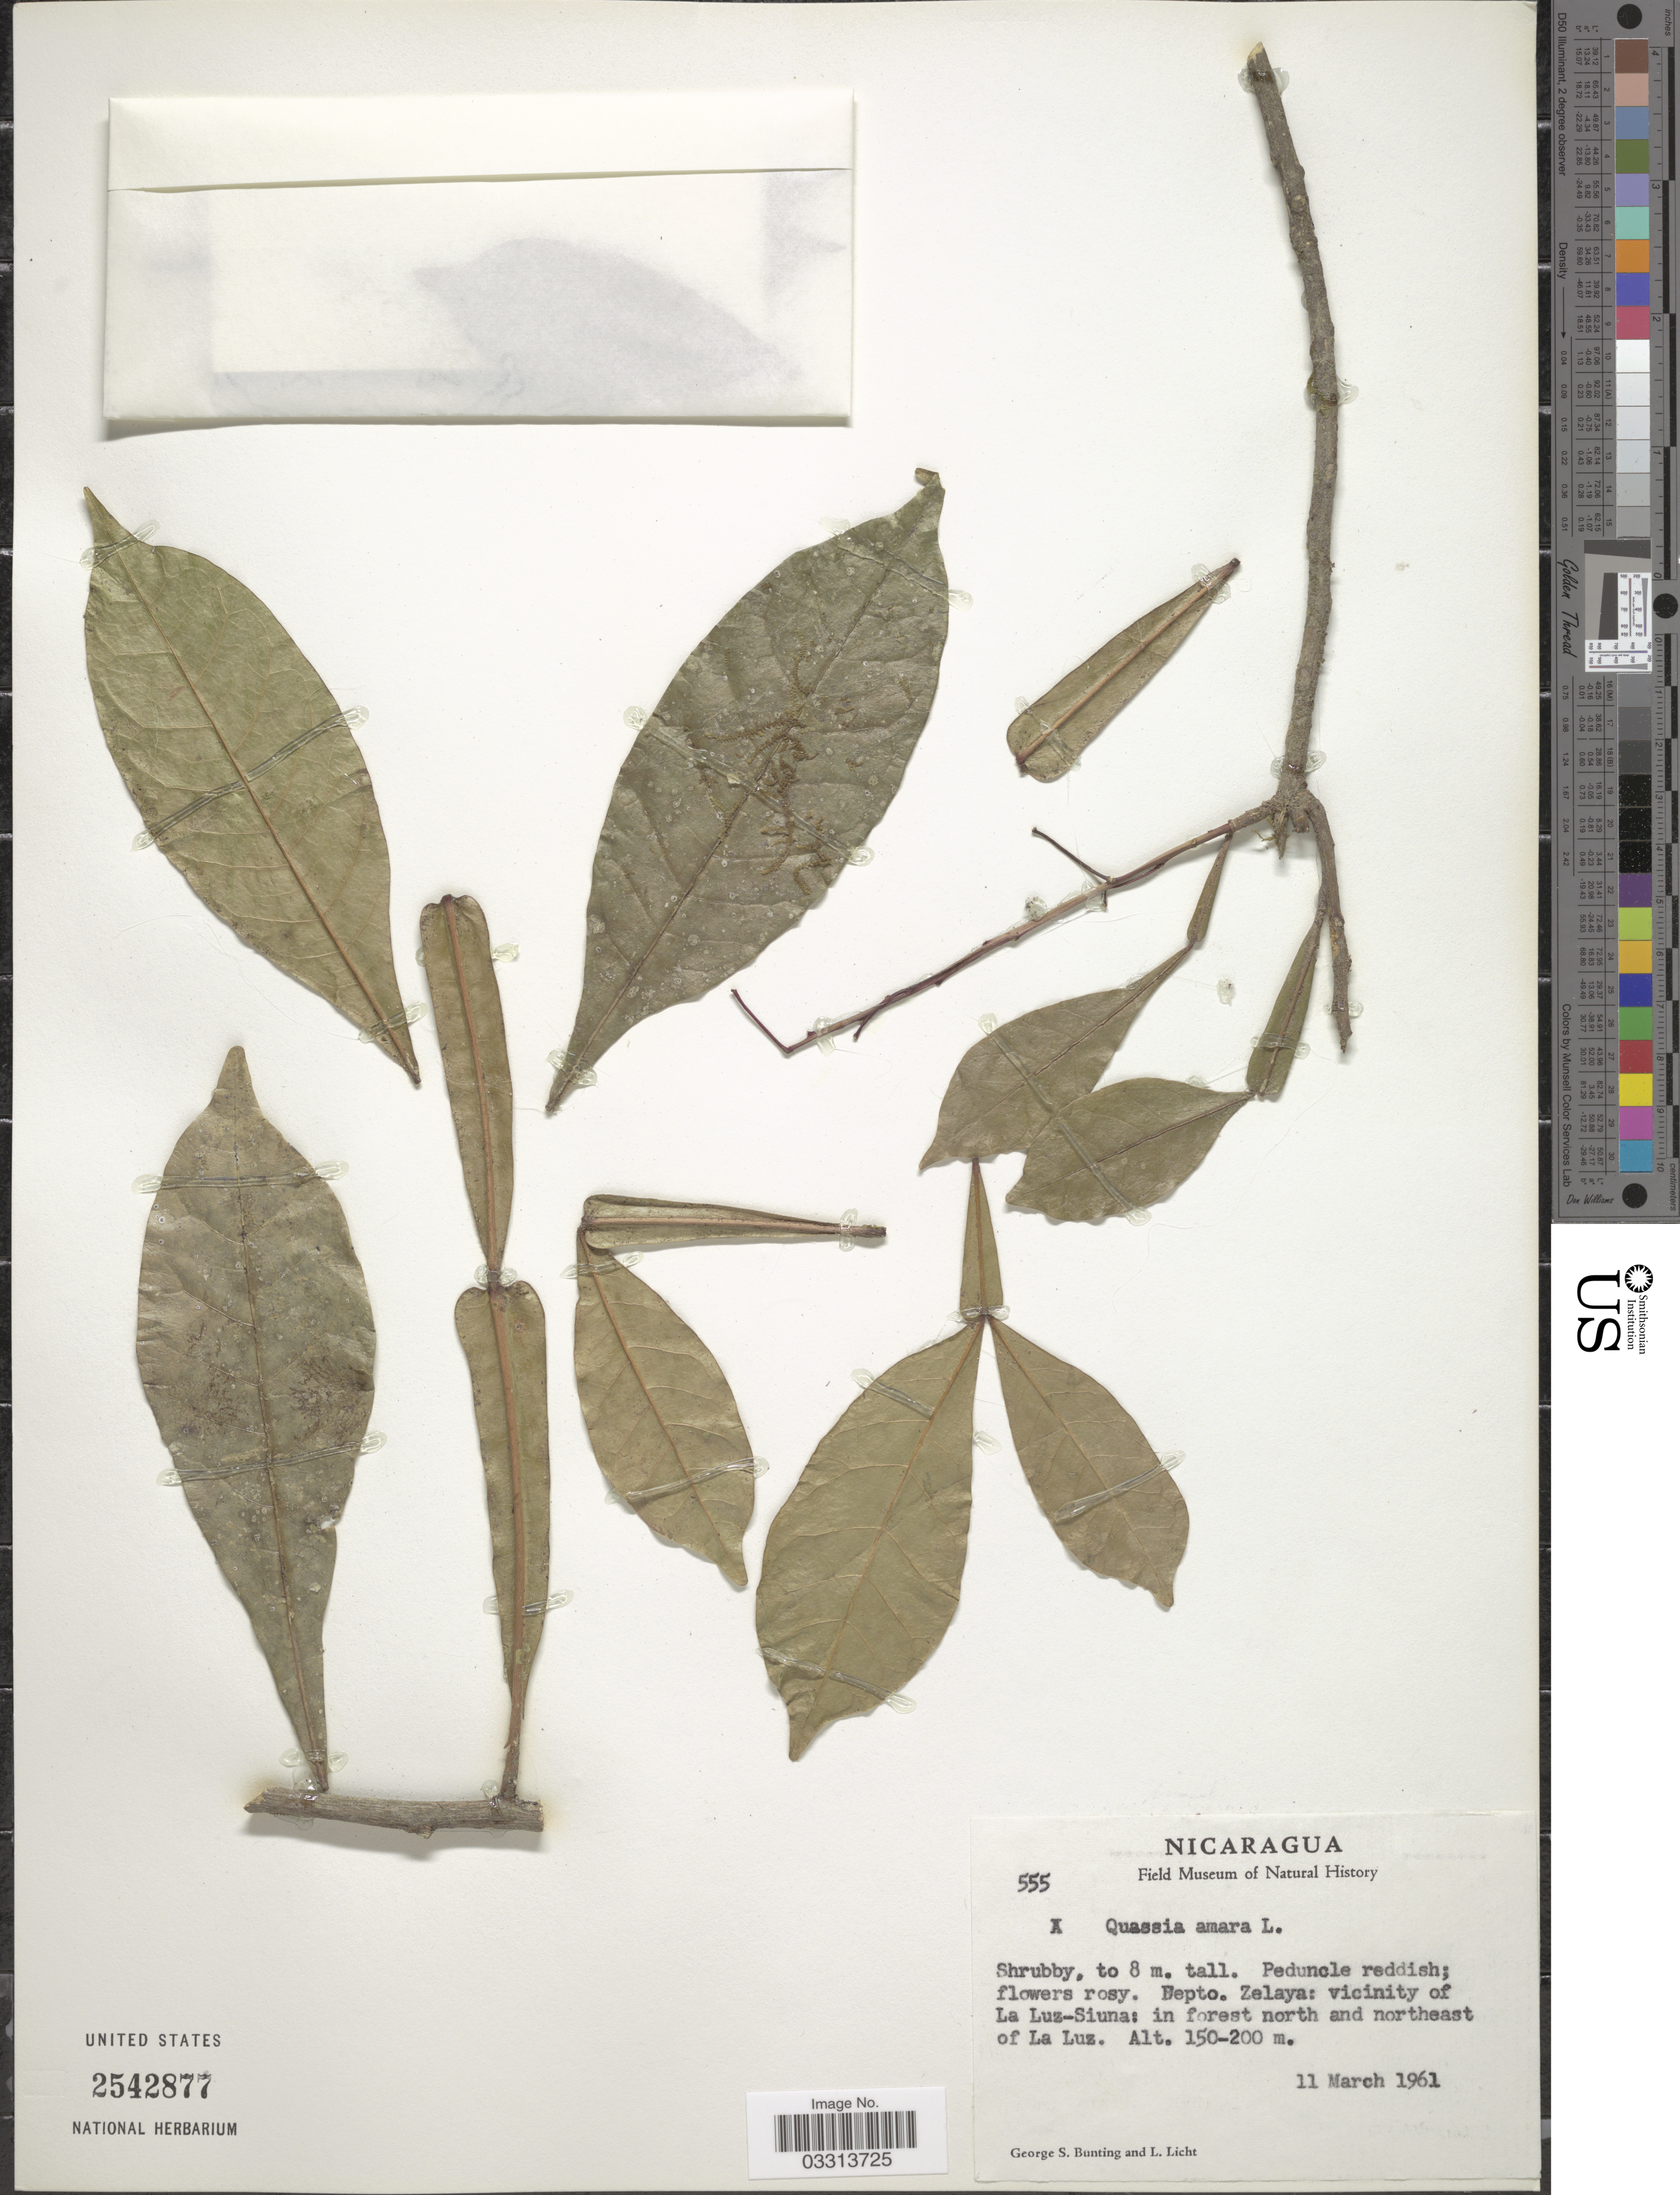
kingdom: Plantae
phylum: Tracheophyta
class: Magnoliopsida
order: Sapindales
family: Simaroubaceae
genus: Quassia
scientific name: Quassia amara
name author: L.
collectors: G. S. Bunting & L. Licht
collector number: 555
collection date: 1961-03-11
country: Nicaragua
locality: Depto. Zelaya: vicinity of La Luz-Siuna: in forest north and northeast of La Luz.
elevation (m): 150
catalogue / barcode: US 2542877